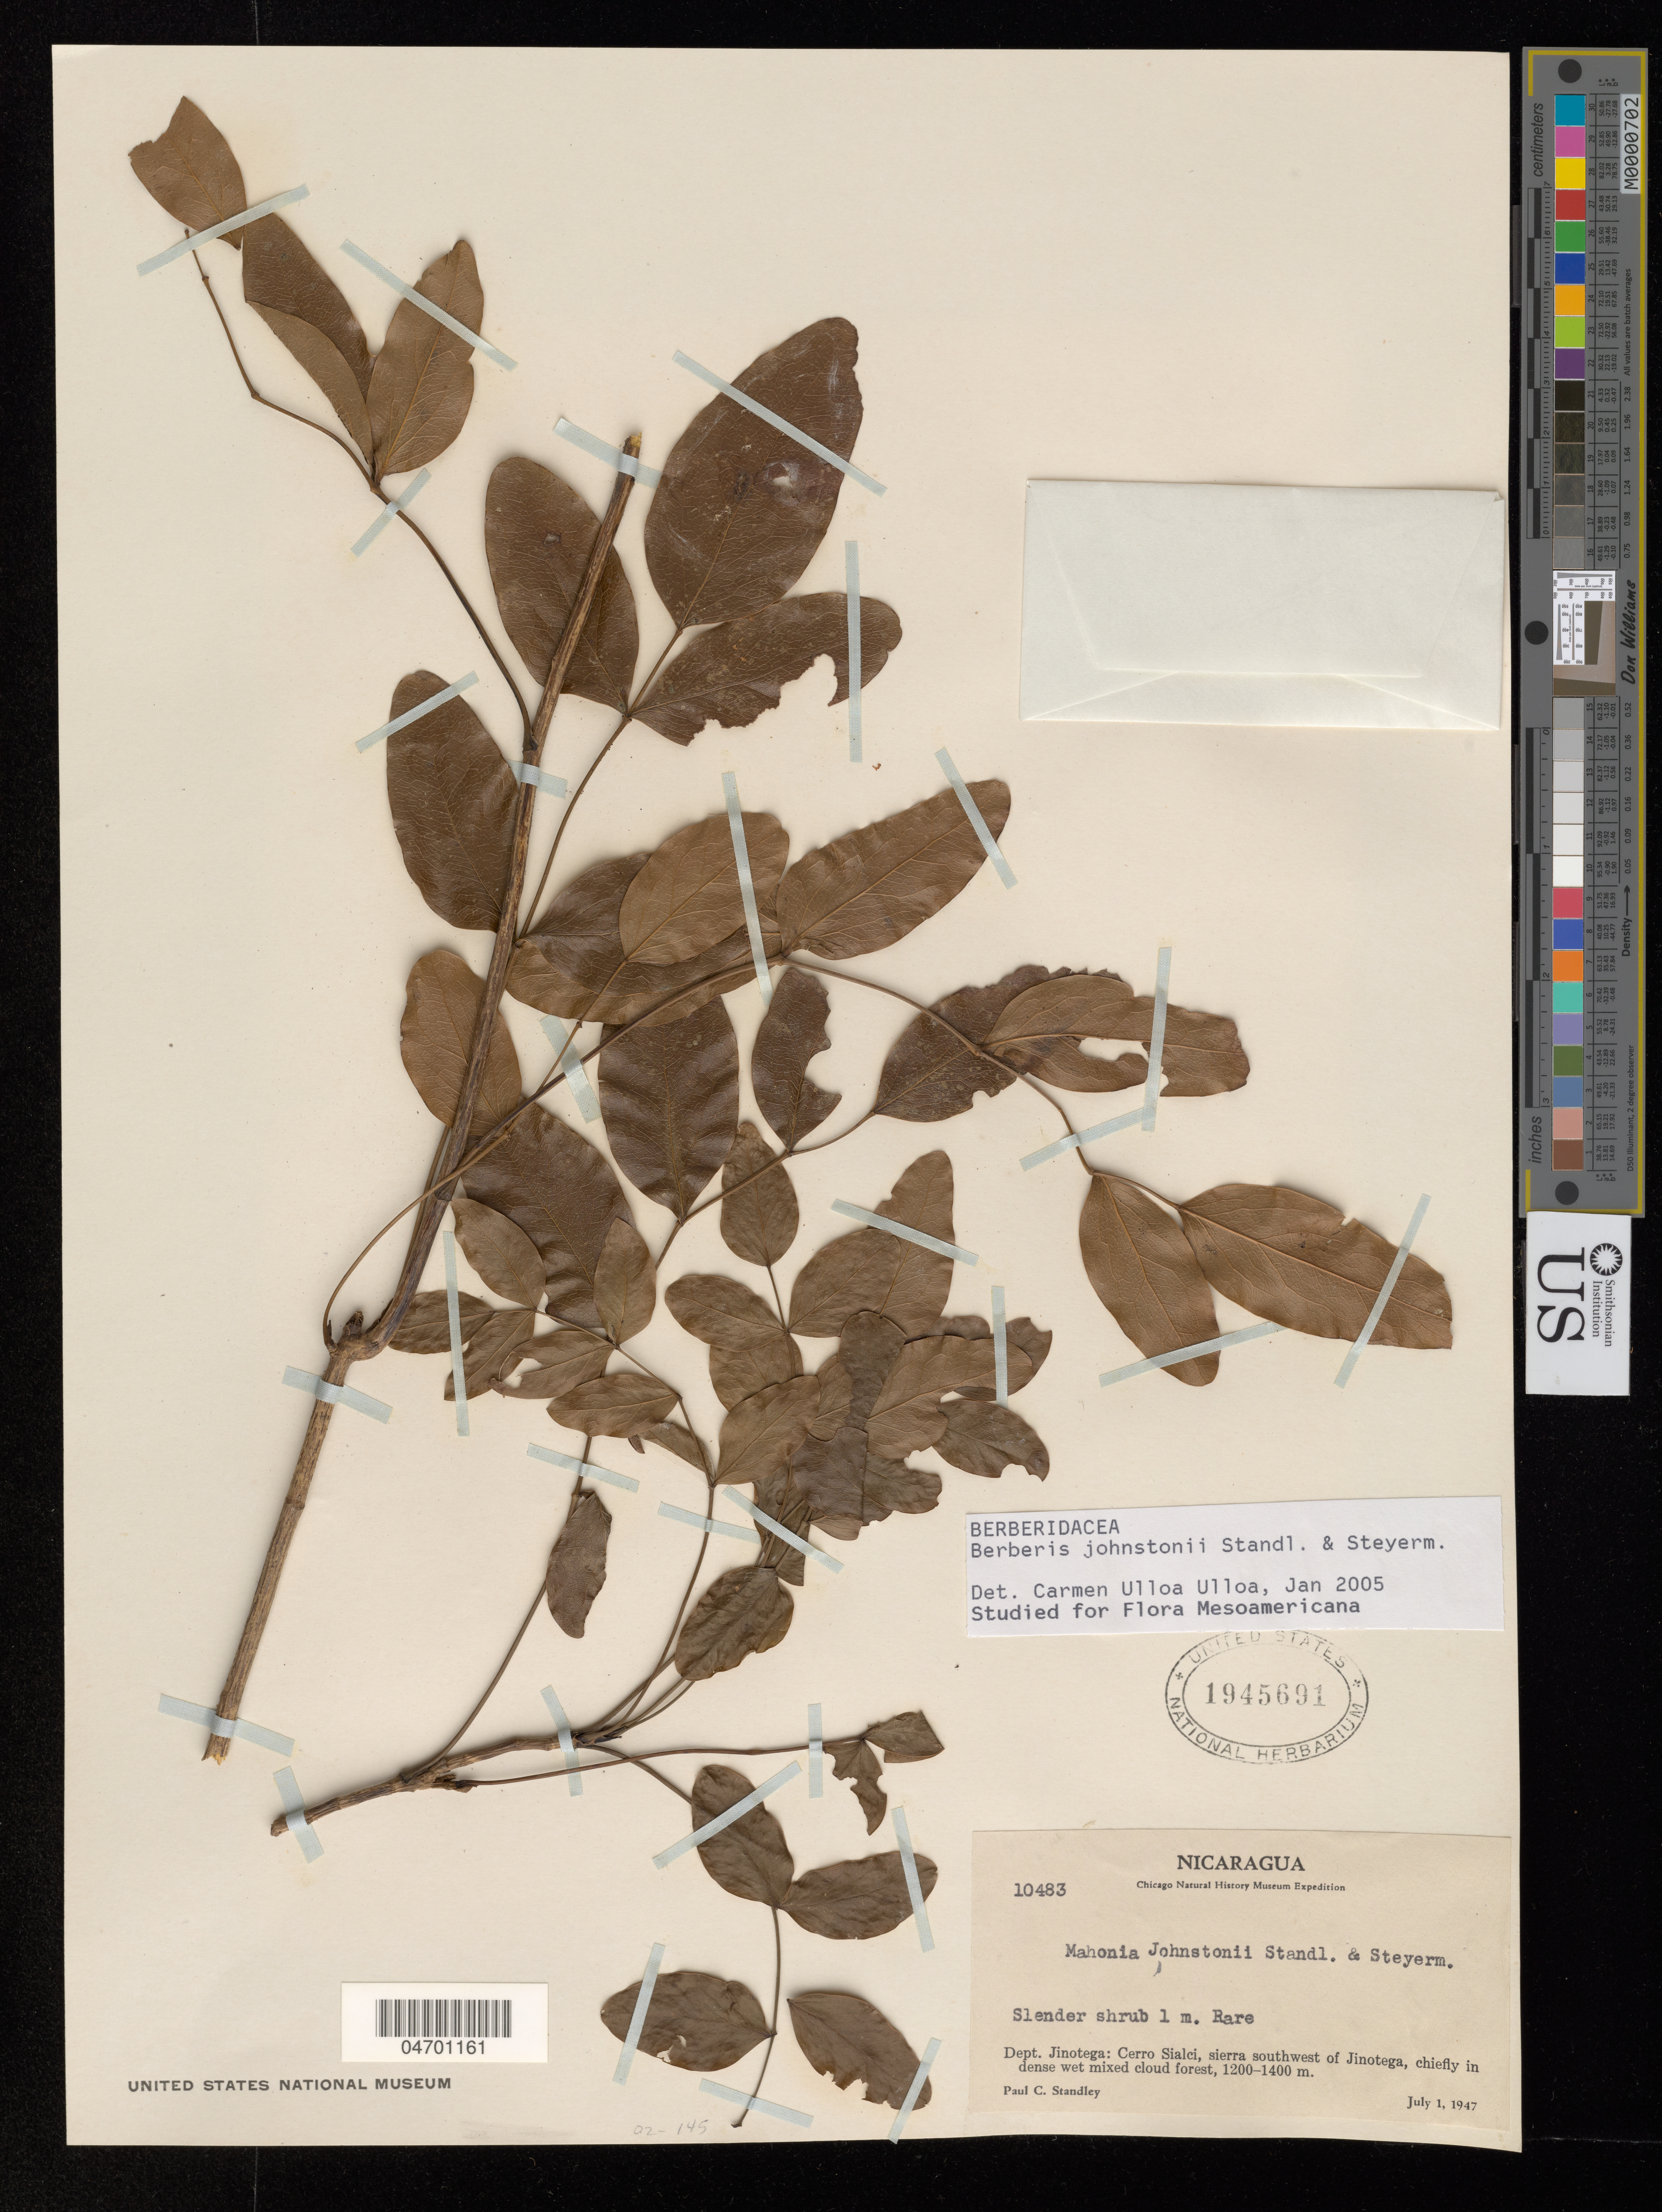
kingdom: Plantae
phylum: Tracheophyta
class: Magnoliopsida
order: Ranunculales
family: Berberidaceae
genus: Berberis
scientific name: Berberis johnstonii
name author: Standl. & Steyerm.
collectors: P. C. Standley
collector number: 10483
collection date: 1947-07-01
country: Nicaragua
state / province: Jinotega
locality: Chicago Natural History Museum Expedition. Dept. Jinotega: Cerro Sialci, sierra southwest of Jinotega.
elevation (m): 1200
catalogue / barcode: US 1945691